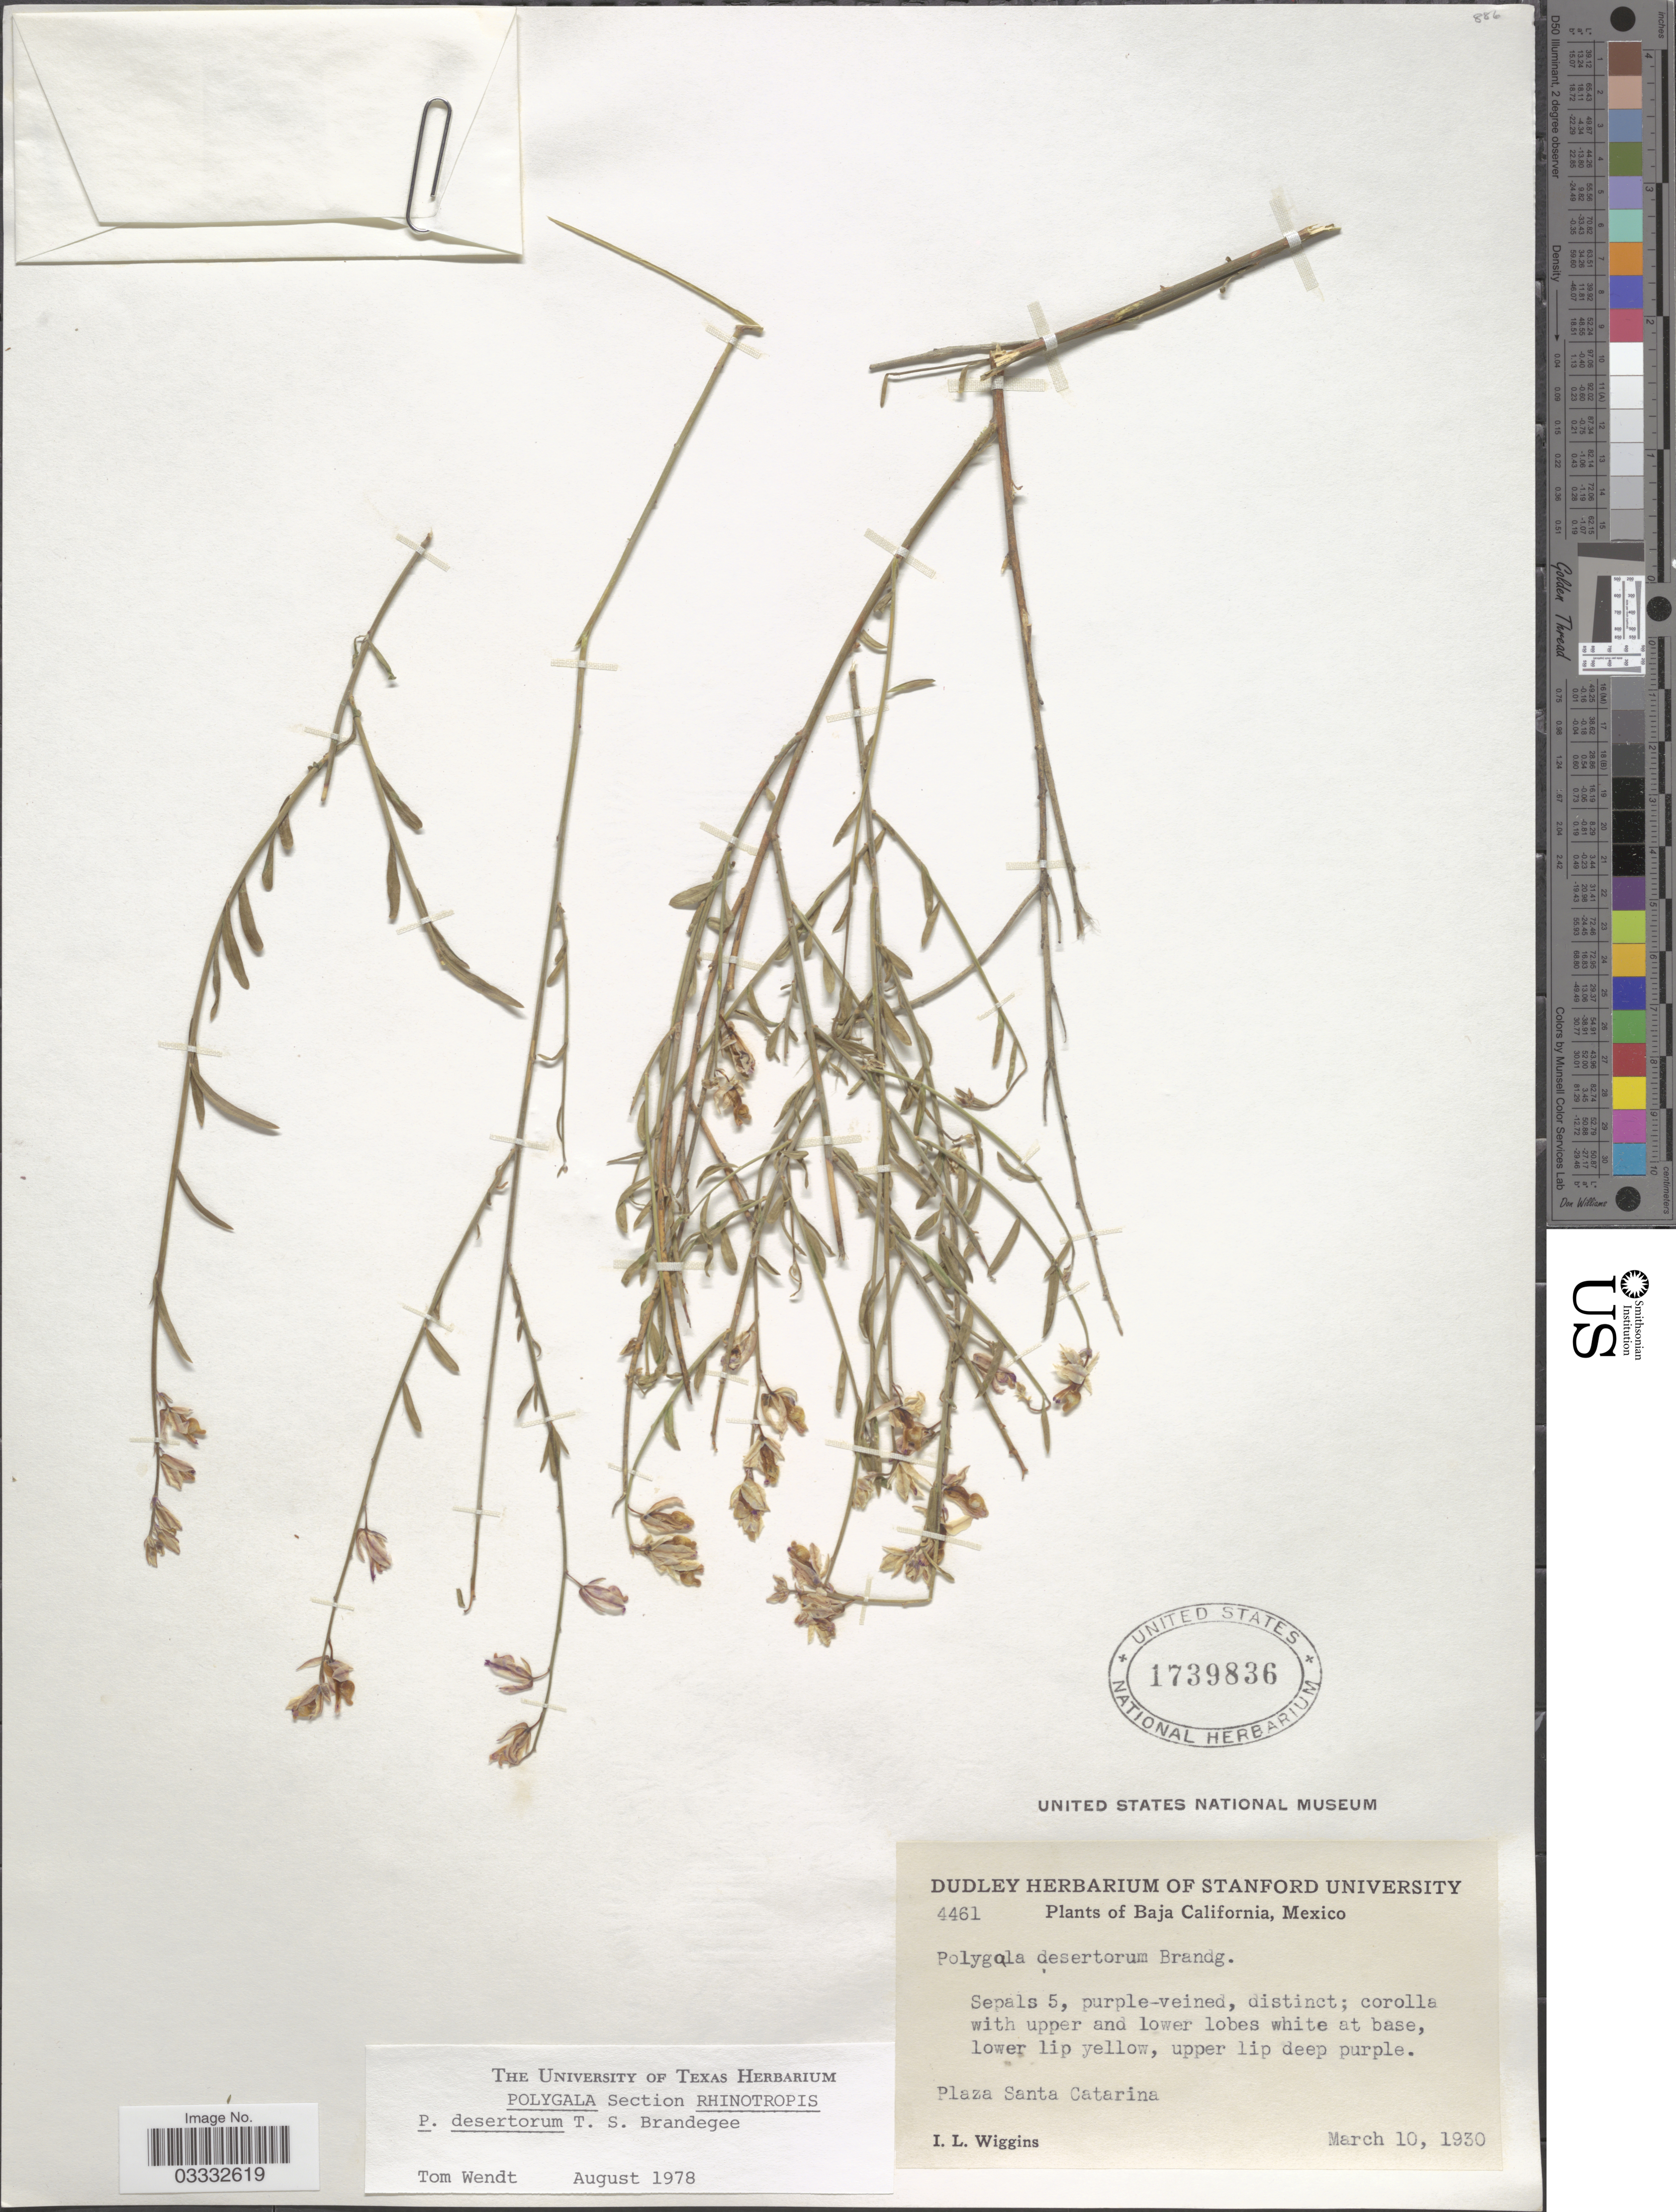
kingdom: Plantae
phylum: Tracheophyta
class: Magnoliopsida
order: Fabales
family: Polygalaceae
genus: Rhinotropis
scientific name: Rhinotropis desertorum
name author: (K. Brandegee) J.R. Abbott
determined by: Strong, Mark T., (BOT), Smithsonian Institution - National Museum of Natural History (UNITED STATES)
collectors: I. L. Wiggins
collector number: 4461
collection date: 1930-03-10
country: Mexico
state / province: Baja California Norte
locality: Plaza Santa Catarina.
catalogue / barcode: US 1739836